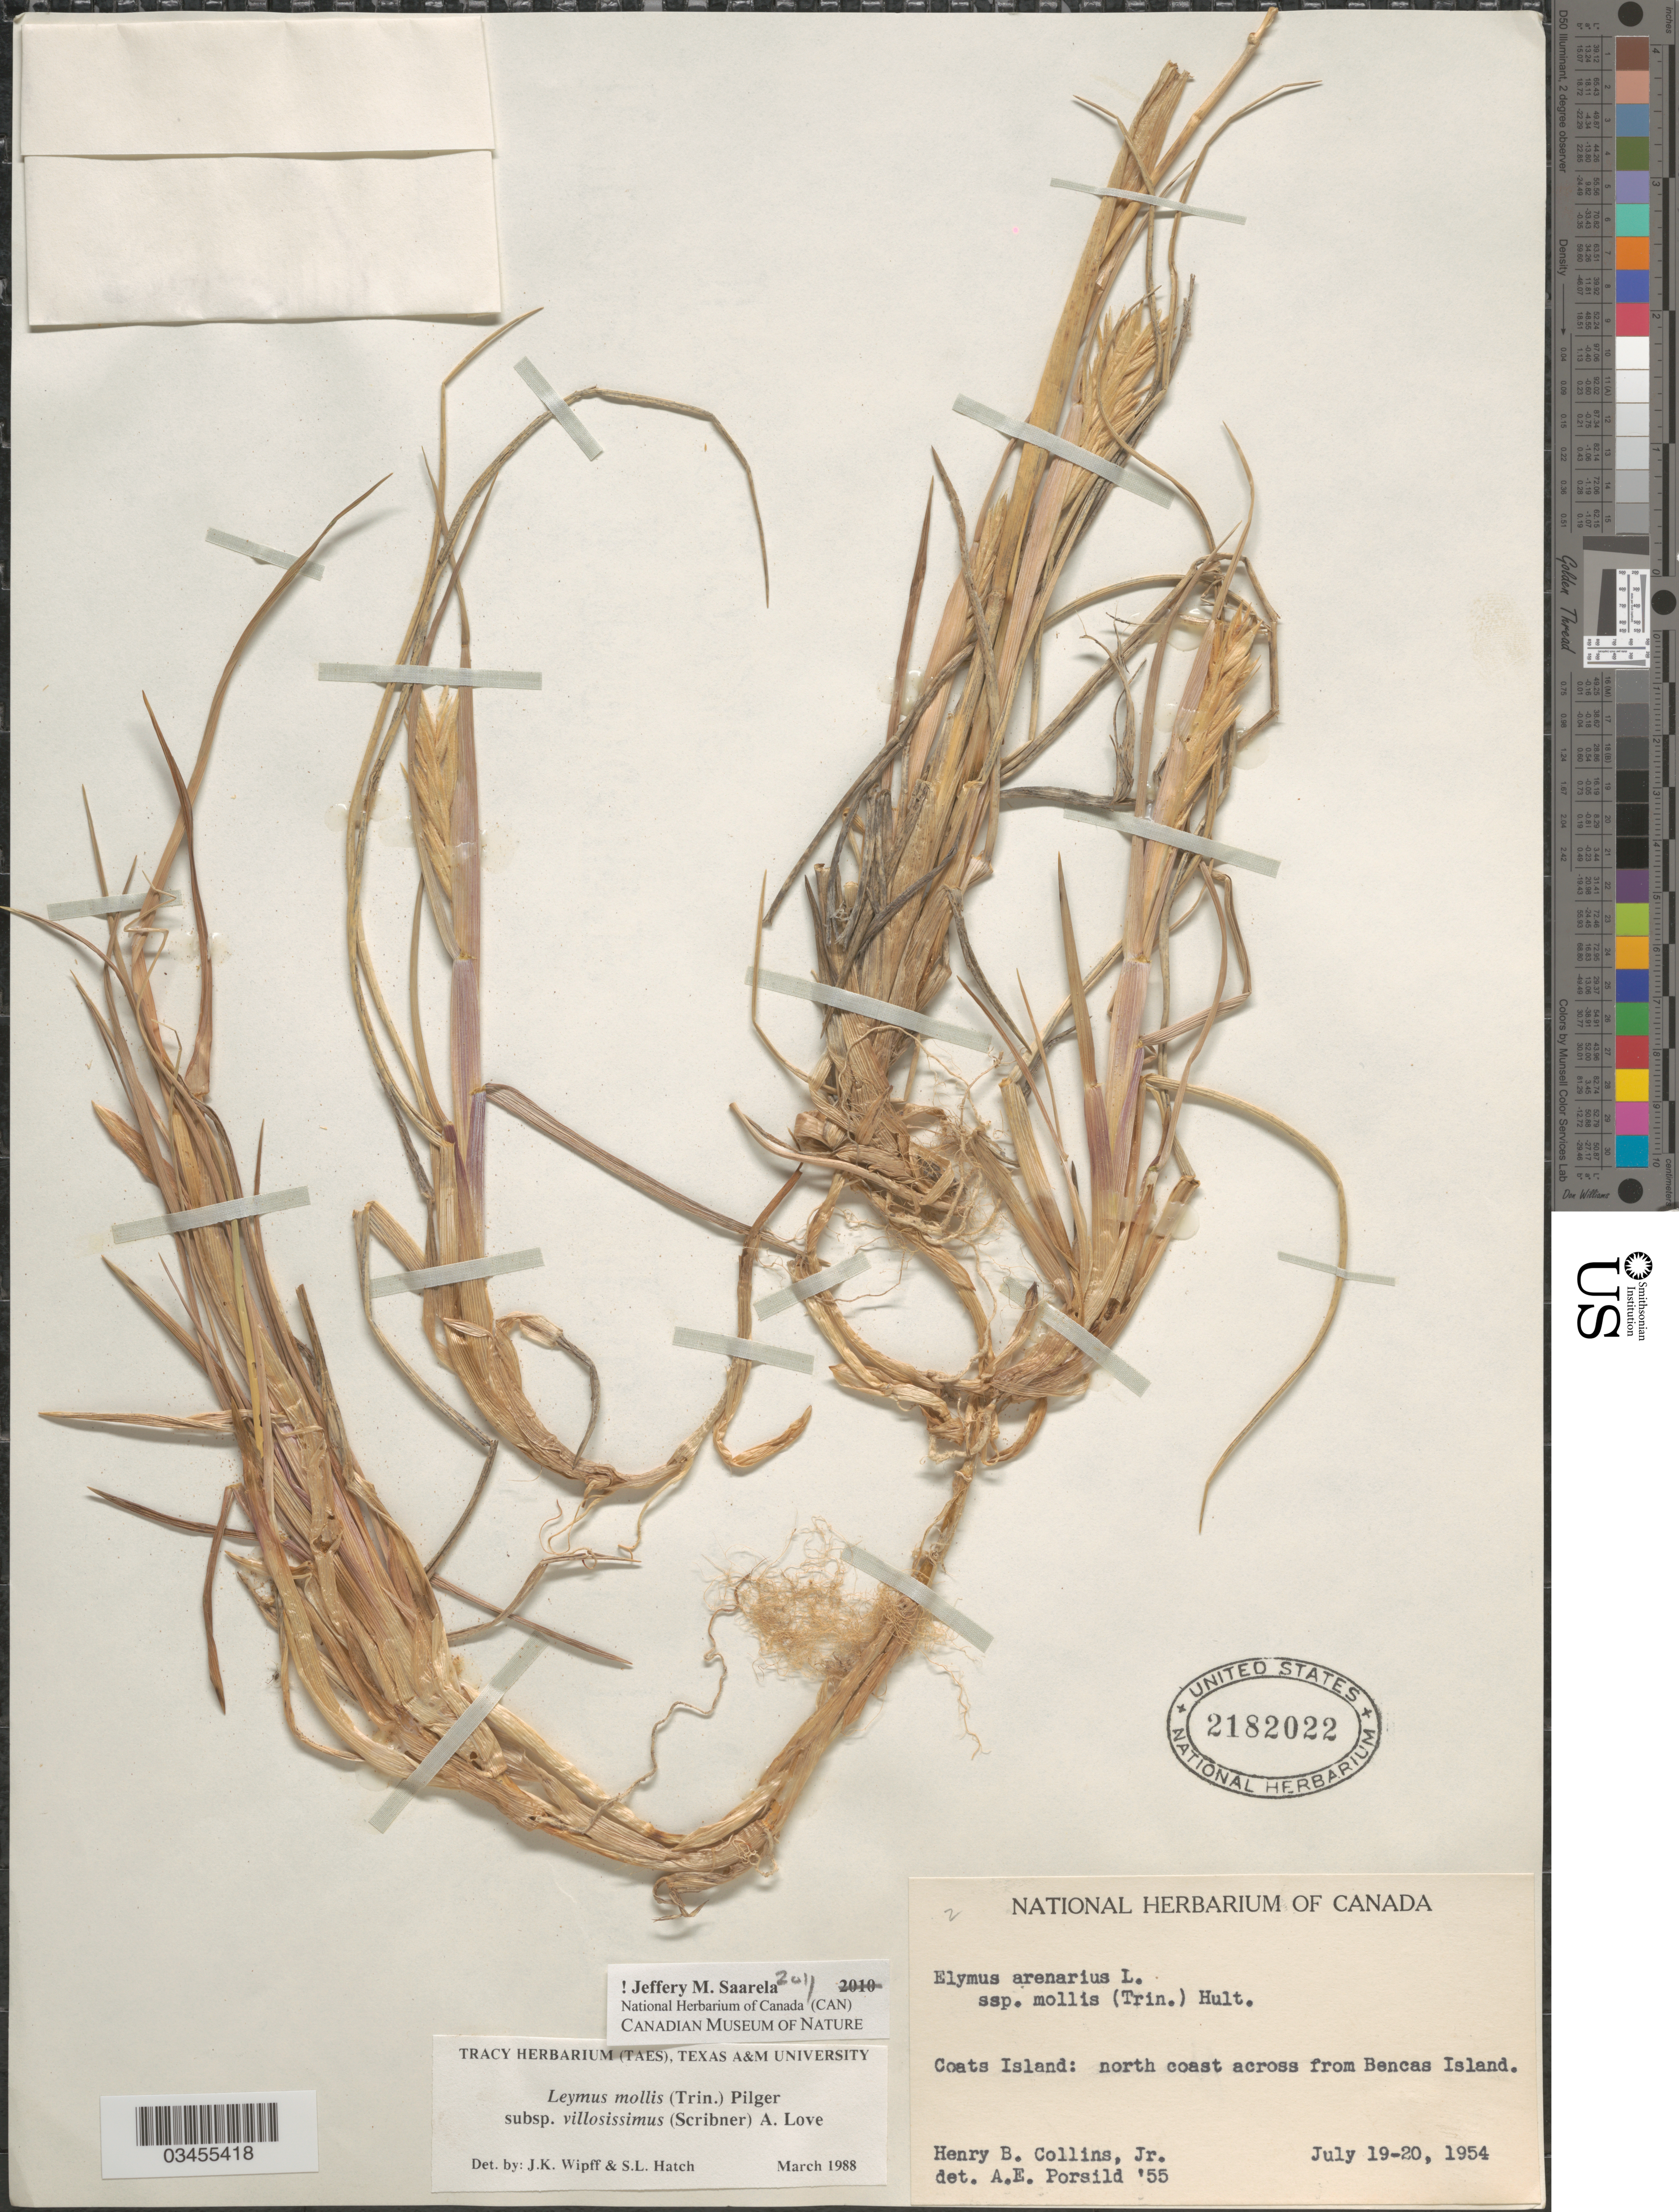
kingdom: Plantae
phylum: Tracheophyta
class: Liliopsida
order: Poales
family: Poaceae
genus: Leymus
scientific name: Leymus mollis subsp. villosissimus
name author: (Scribn.) Á. Löve & D. Löve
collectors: H. Collins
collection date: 1954-07-19/1954-07-20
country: Canada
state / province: Nunavut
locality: Coats Island: north coast across from Bencas Island.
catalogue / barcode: US 2182022